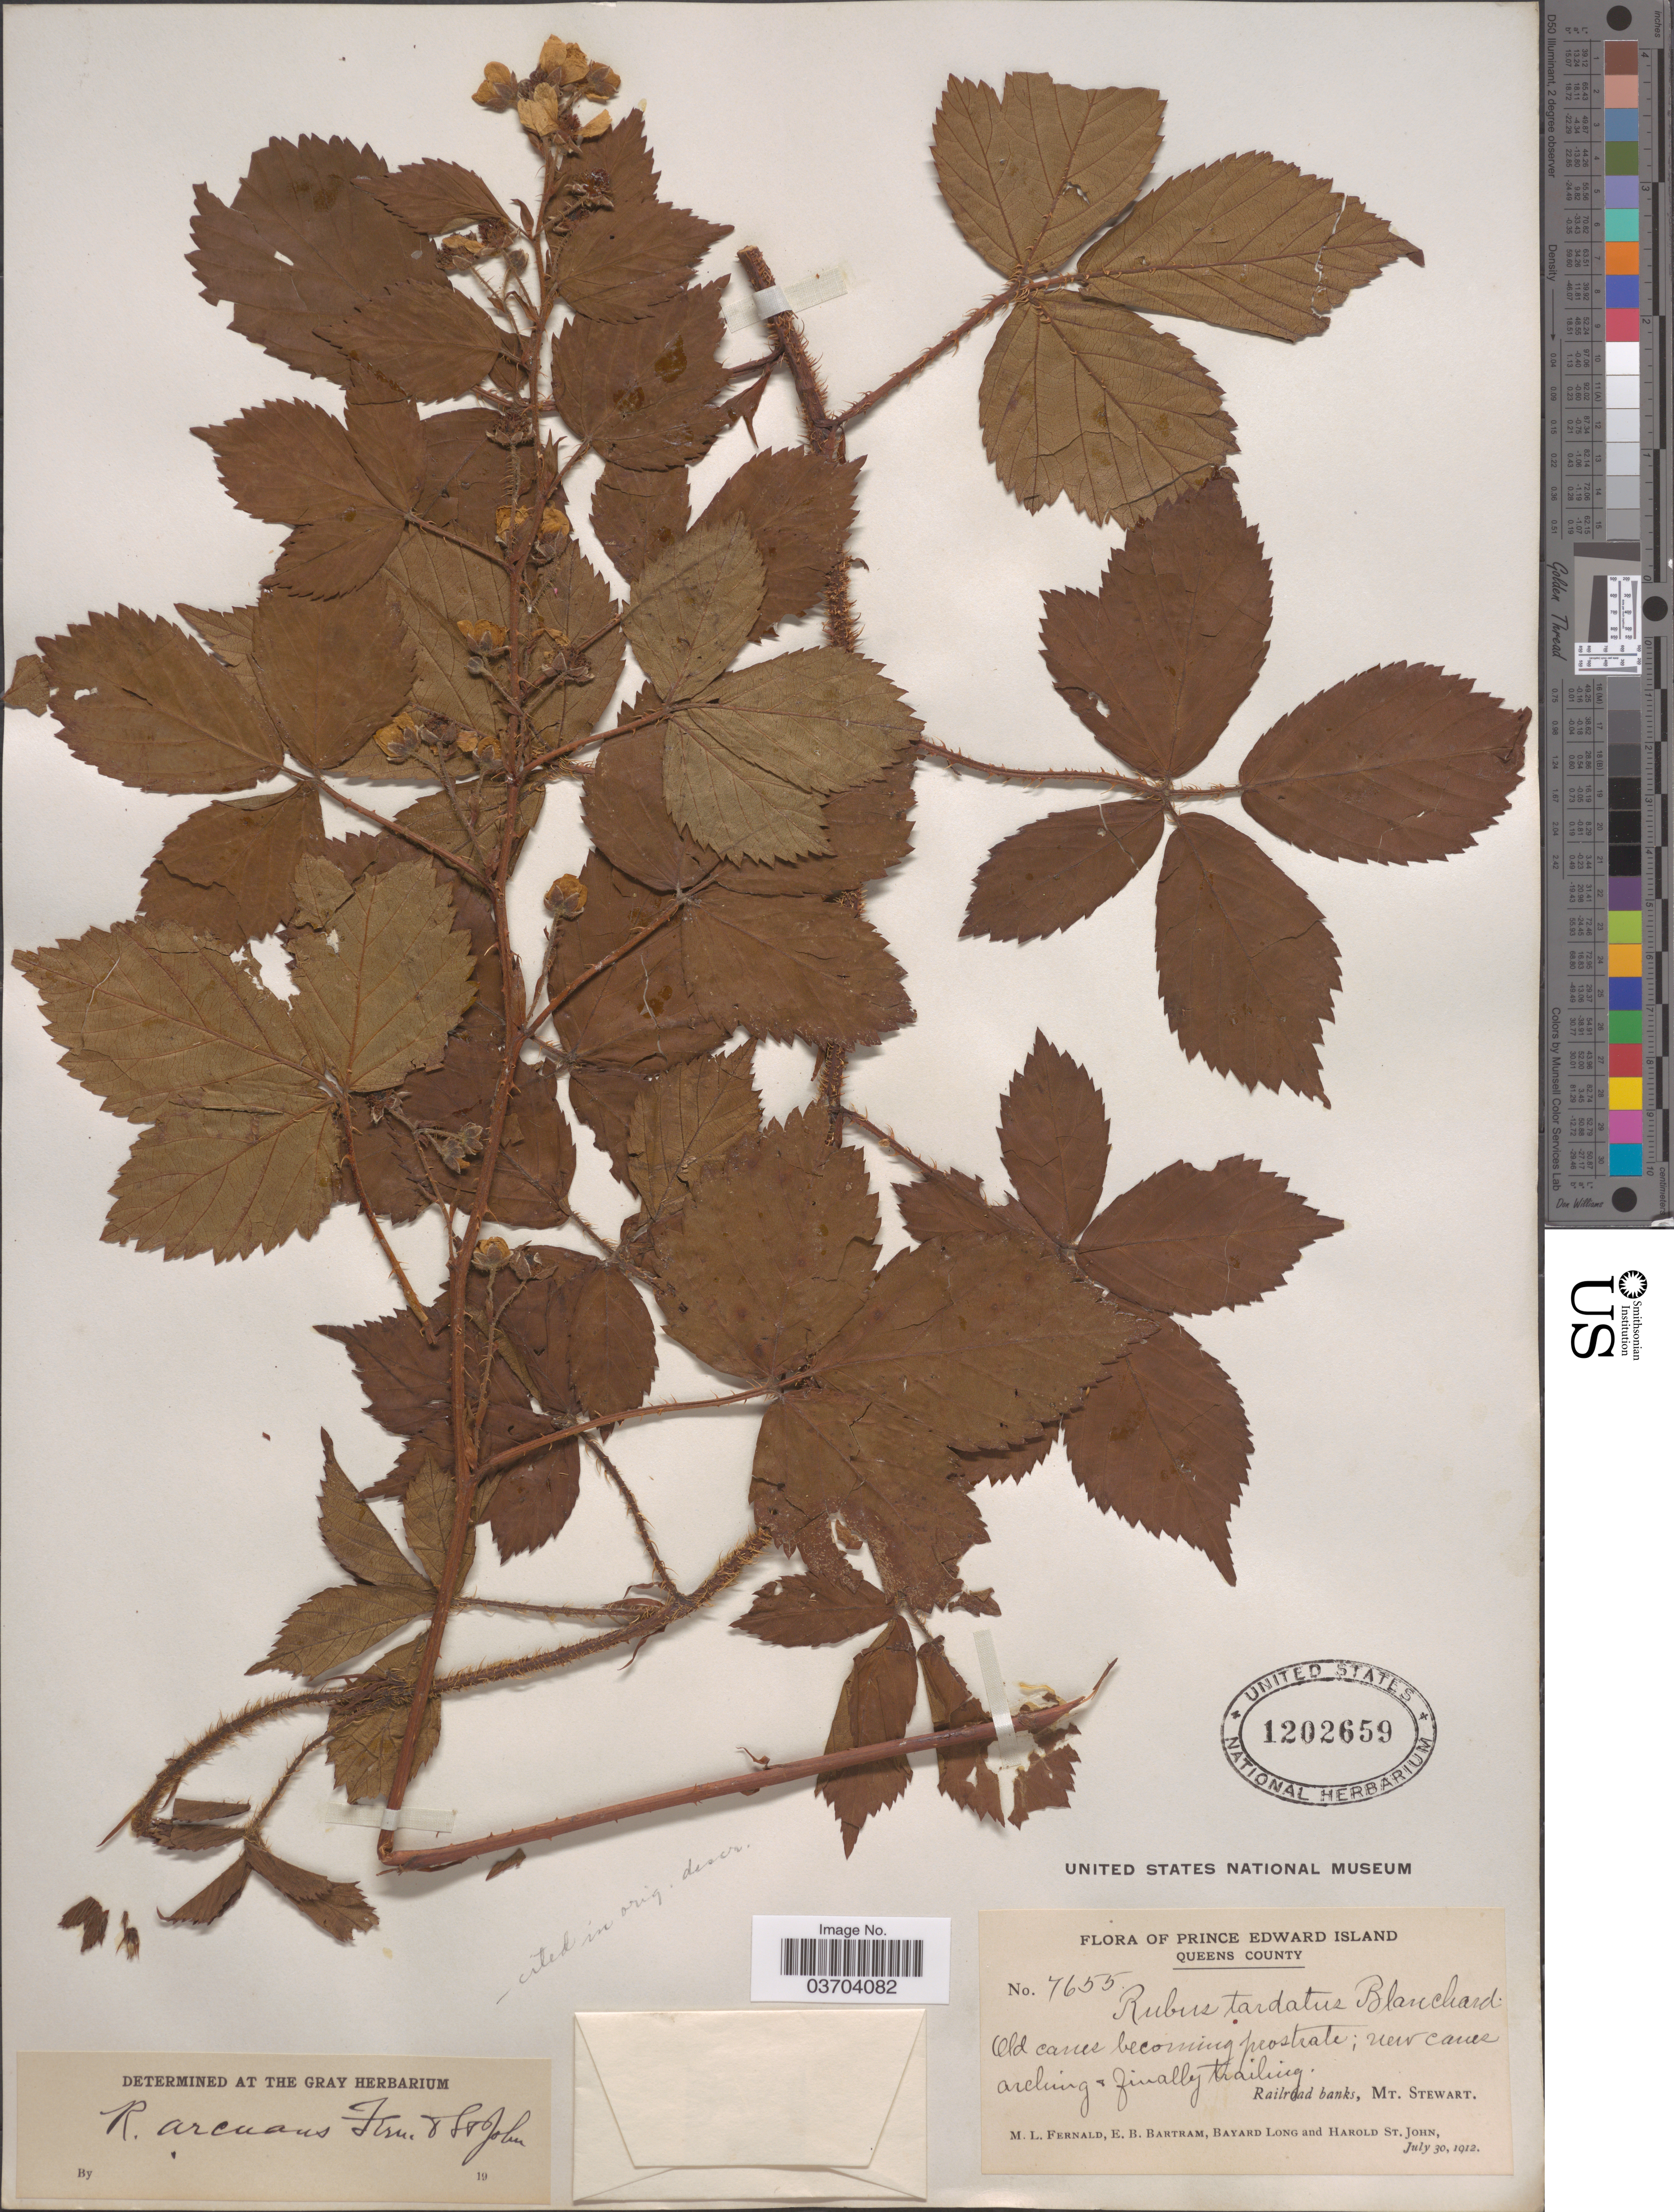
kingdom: Plantae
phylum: Tracheophyta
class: Magnoliopsida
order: Rosales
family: Rosaceae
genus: Rubus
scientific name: Rubus arcuans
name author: Fernald & H. St. John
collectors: M. L. Fernald, E. B. Bartram, B. Long & H. St. John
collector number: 7655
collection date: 1912-07-30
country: Canada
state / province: Prince Edward Island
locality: Queens County. Railroad banks, Mt. Stewart.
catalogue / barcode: US 1202659